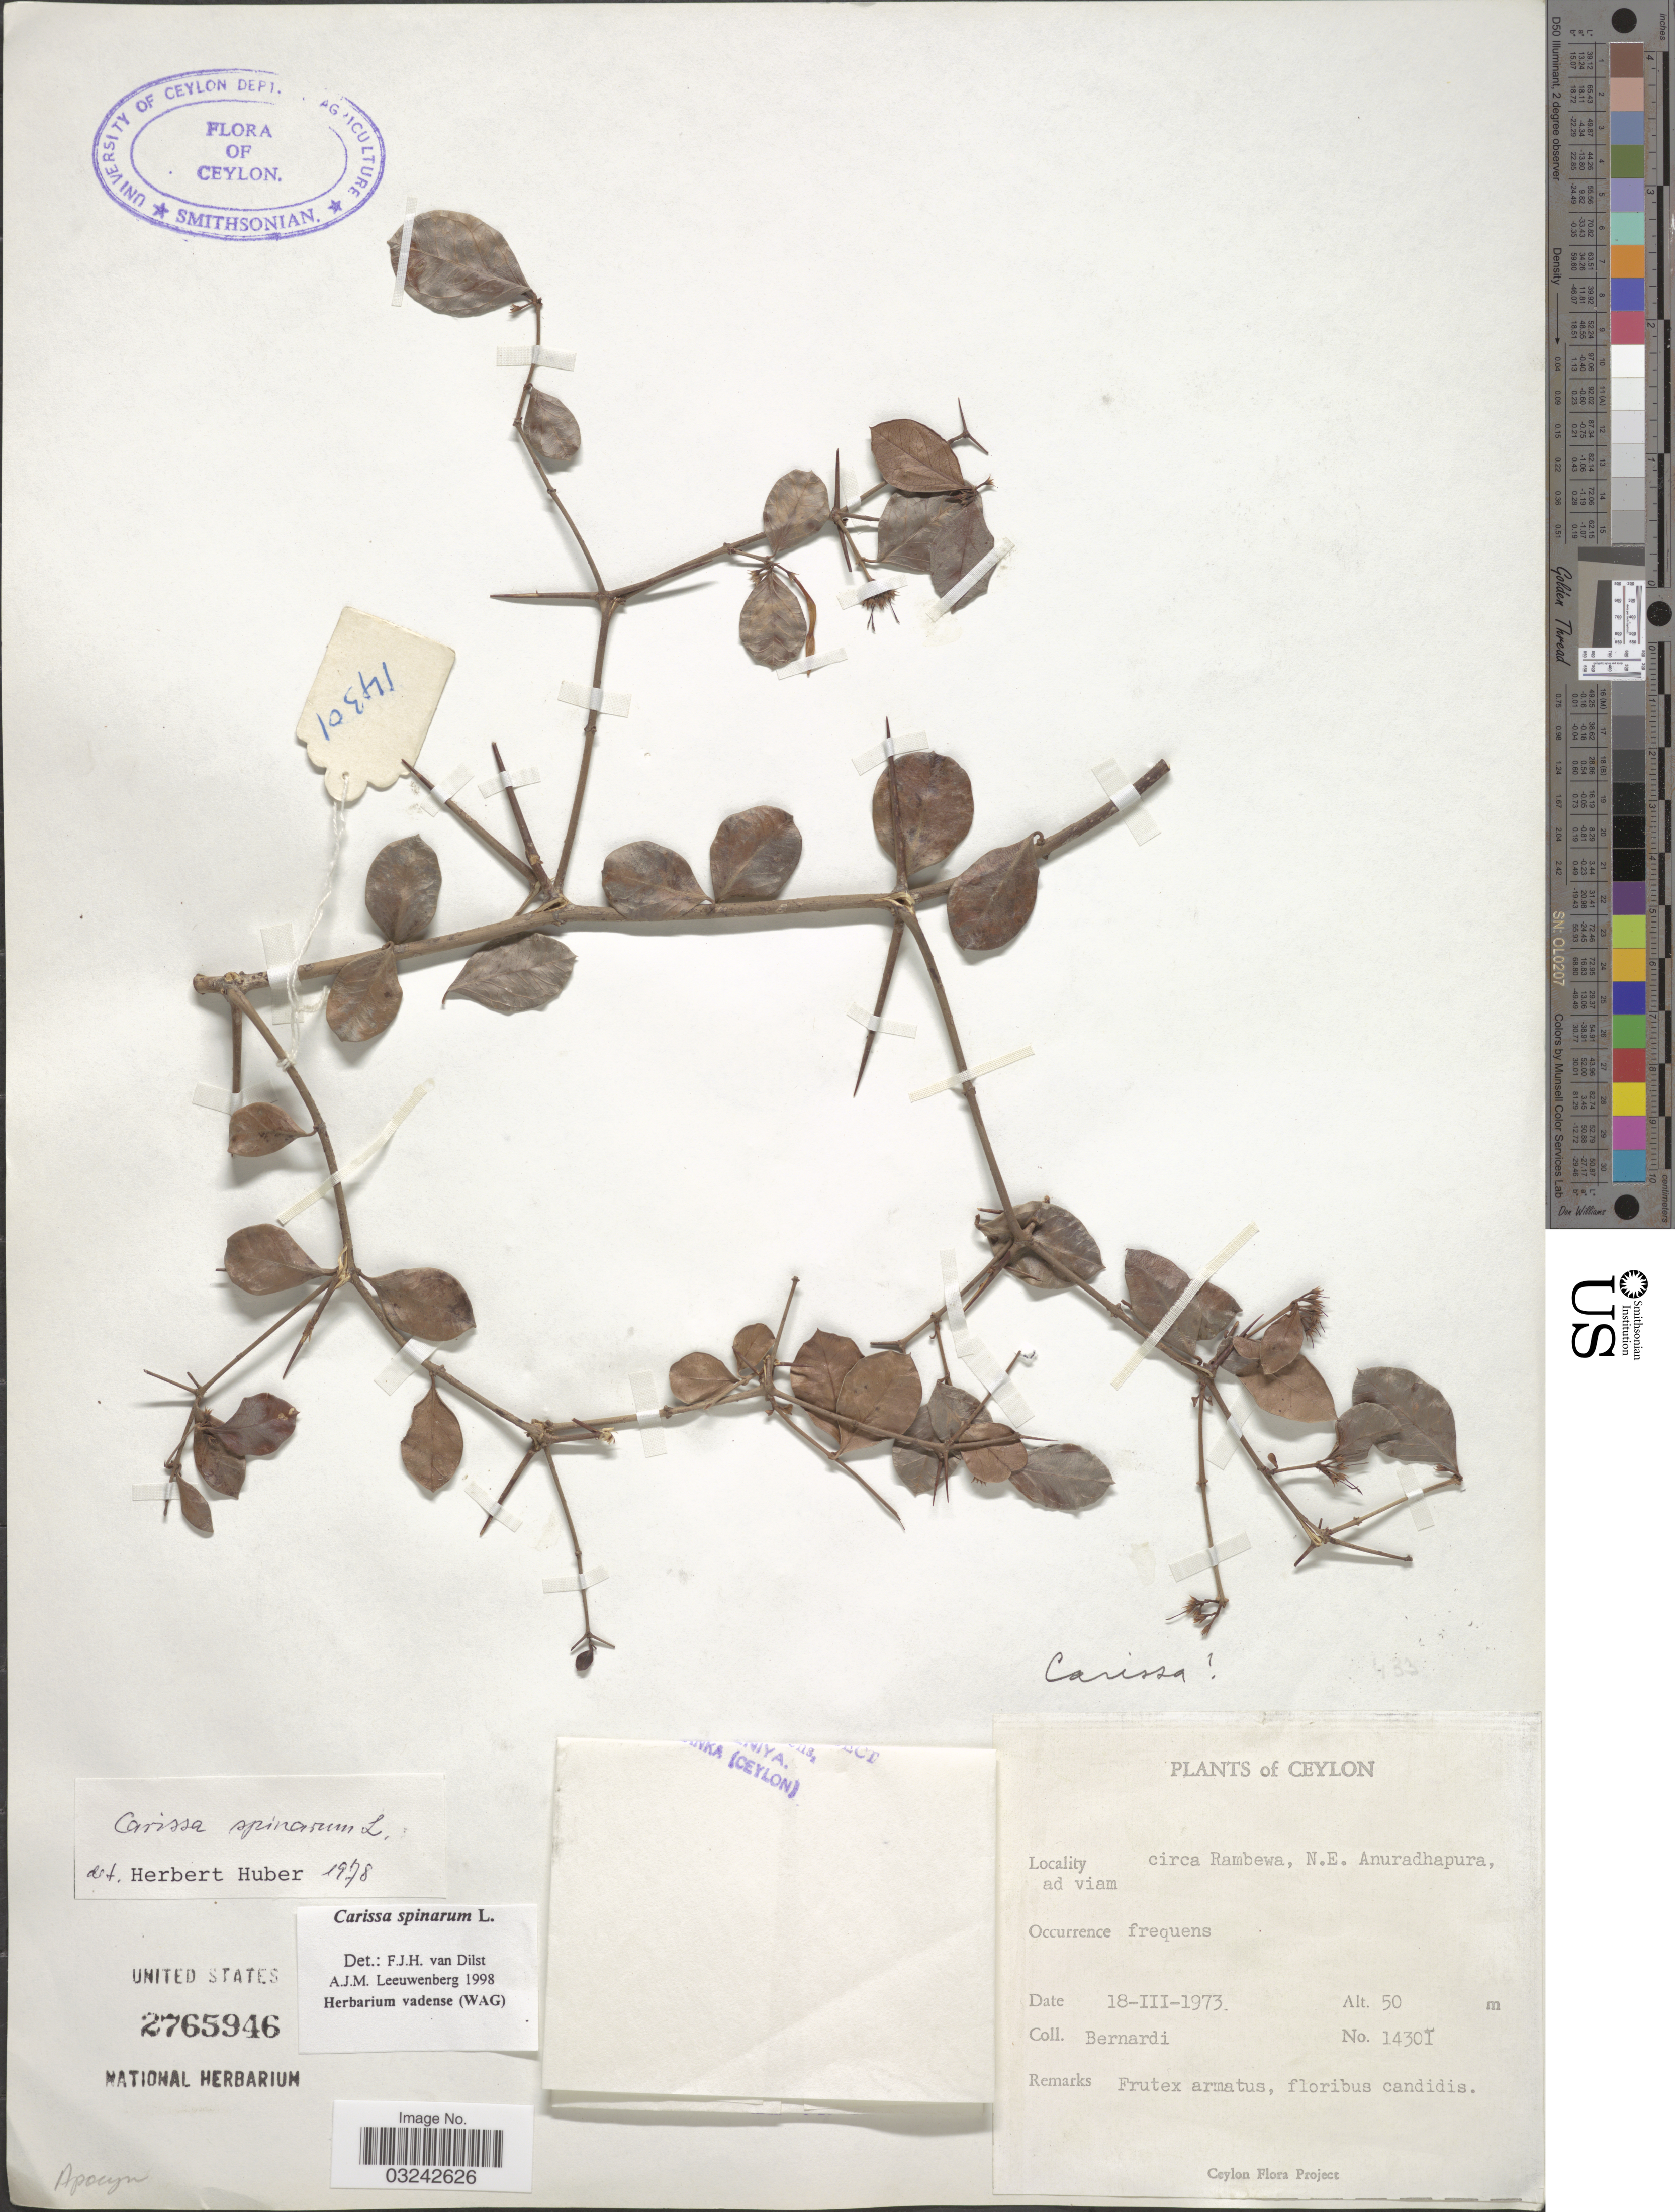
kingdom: Plantae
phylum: Tracheophyta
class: Magnoliopsida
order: Gentianales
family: Apocynaceae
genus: Carissa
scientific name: Carissa spinarum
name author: L.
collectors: Bernardi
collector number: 14301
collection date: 1973-03-18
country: Sri Lanka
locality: Ceylon. Circa Rambewa, N.E. of Anuradhapura, ad viam.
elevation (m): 50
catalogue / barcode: US 2765946